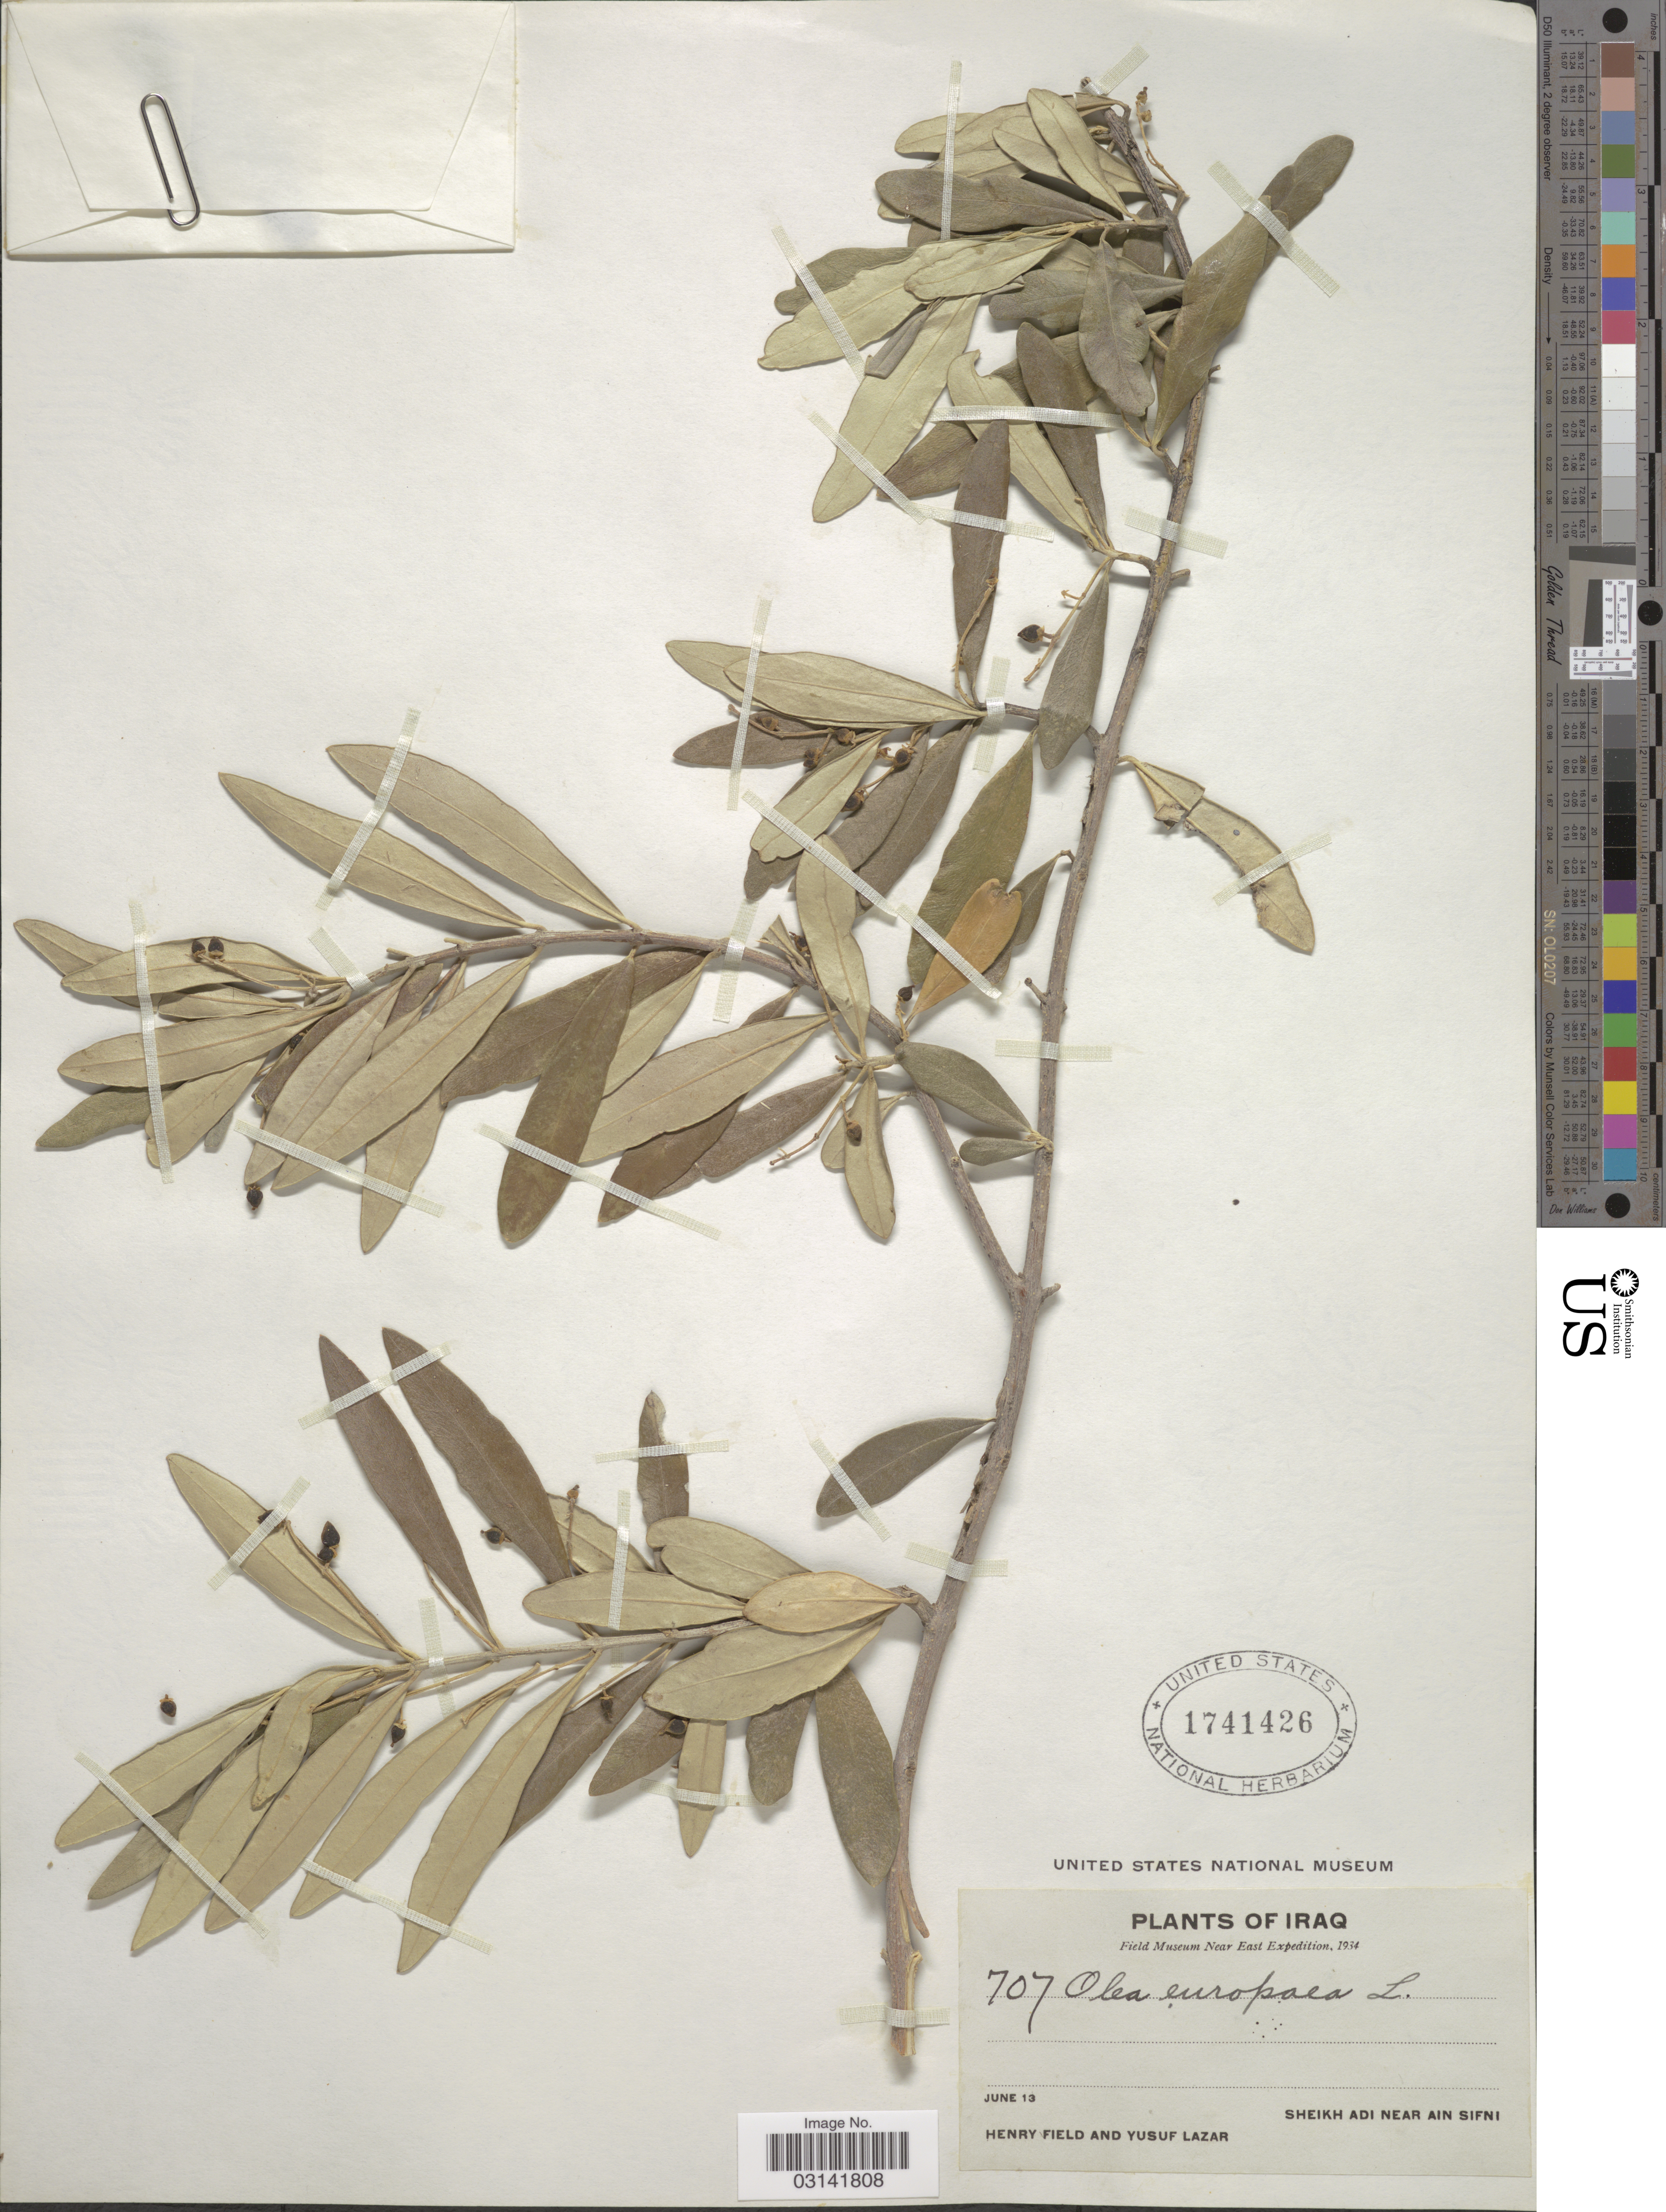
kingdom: Plantae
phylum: Tracheophyta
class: Magnoliopsida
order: Lamiales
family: Oleaceae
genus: Olea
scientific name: Olea europaea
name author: L.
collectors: H. Field & Y. Lazar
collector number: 707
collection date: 1934-06-13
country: Iraq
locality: Sheikh Adi near Ain Sifni.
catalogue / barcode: US 1741426